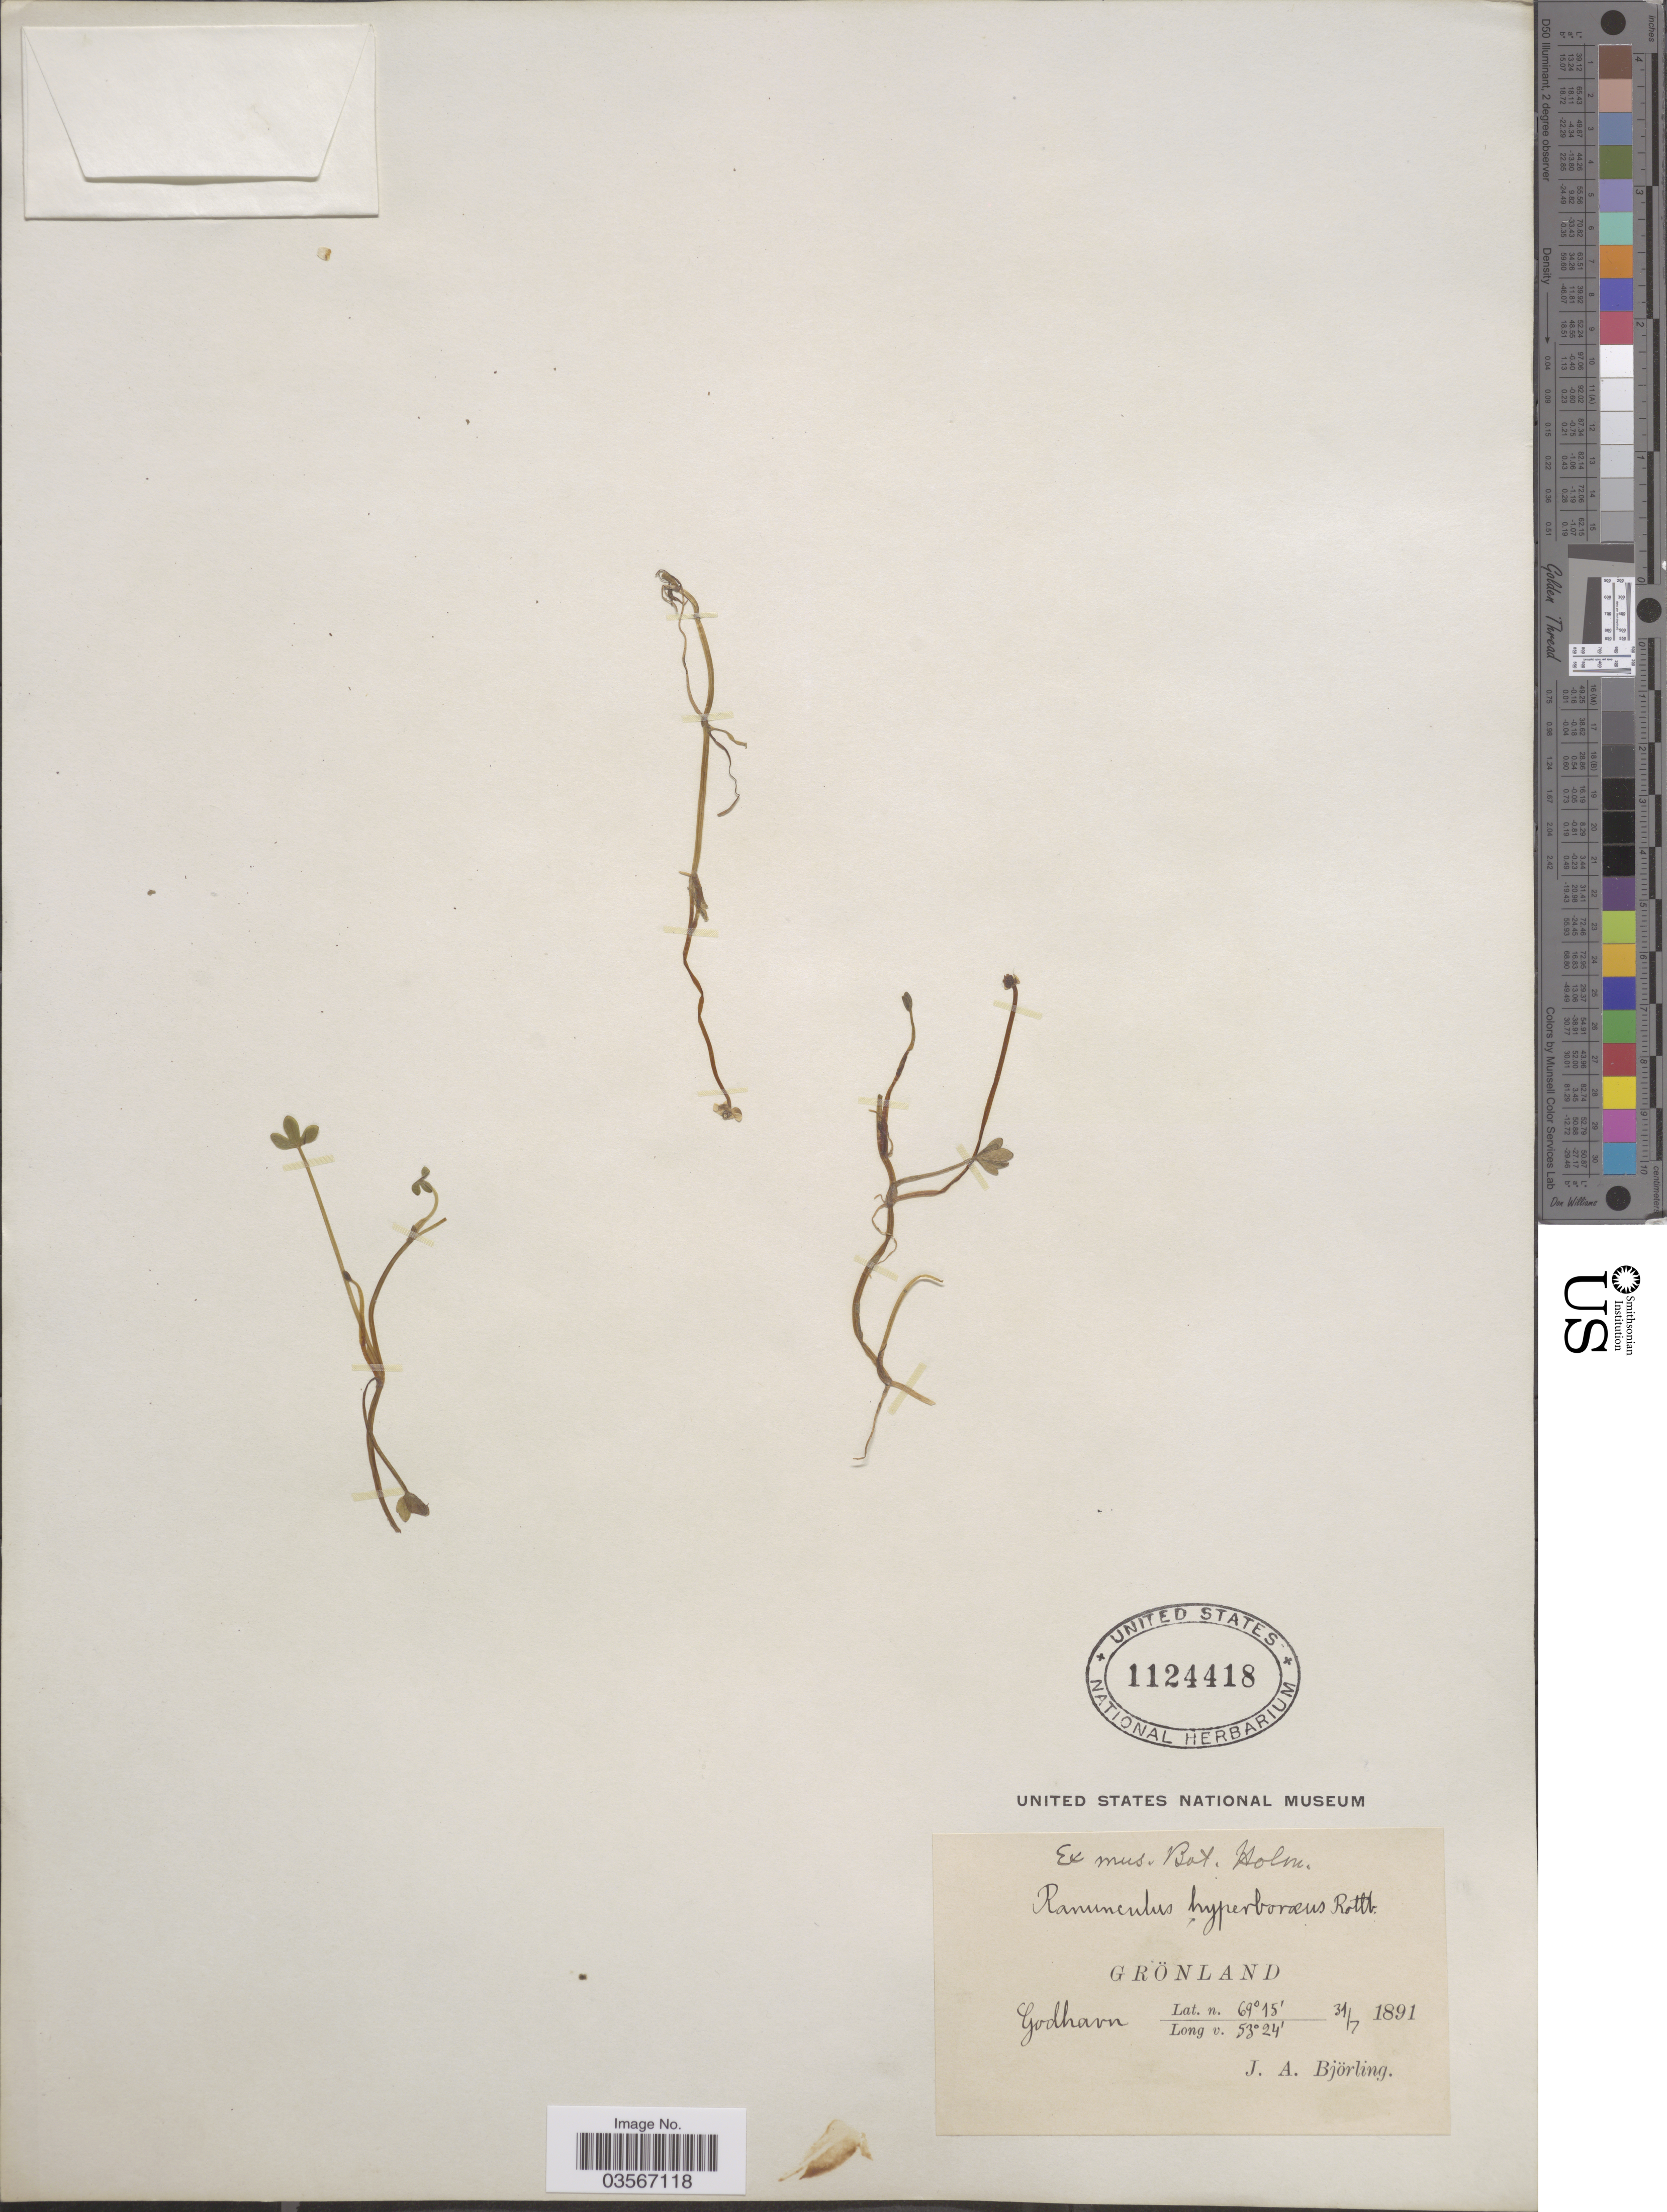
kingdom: Plantae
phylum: Tracheophyta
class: Magnoliopsida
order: Ranunculales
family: Ranunculaceae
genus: Ranunculus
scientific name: Ranunculus hyperboreus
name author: Rottb.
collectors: J. Bjorling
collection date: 1891-07-31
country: Greenland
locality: Grönland. Godhavn.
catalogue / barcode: US 1124418